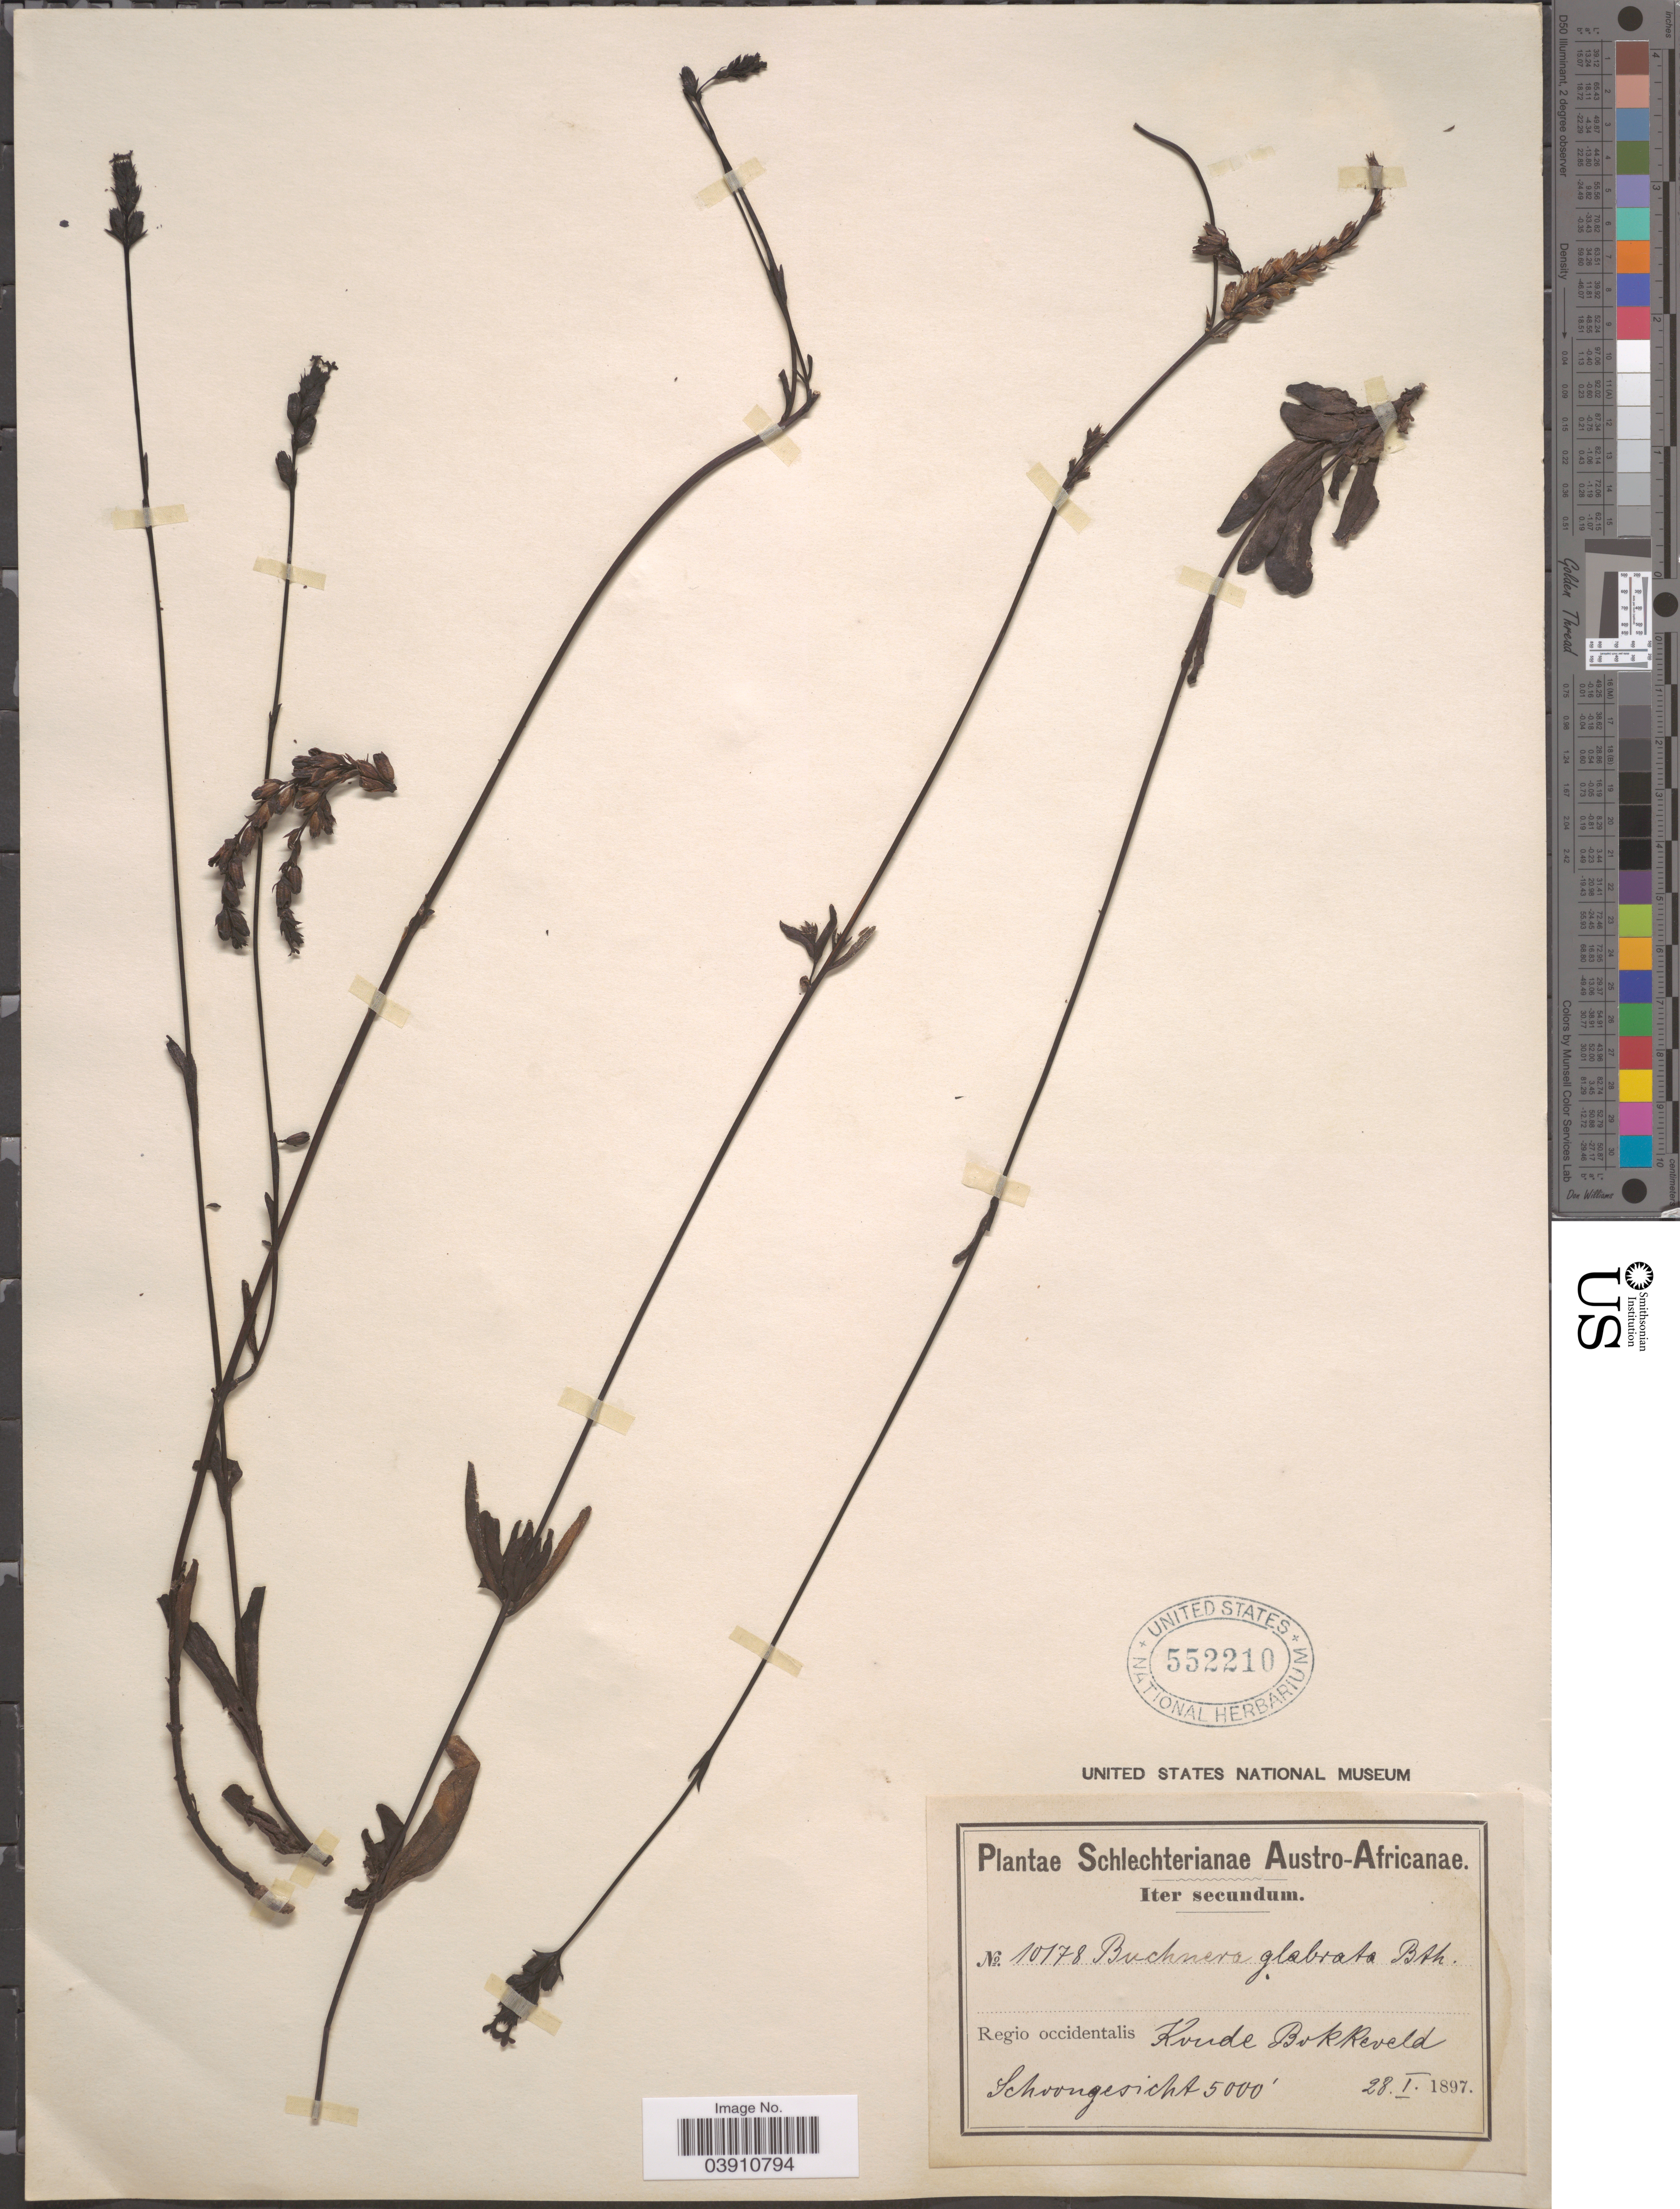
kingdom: Plantae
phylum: Tracheophyta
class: Magnoliopsida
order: Lamiales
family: Orobanchaceae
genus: Buchnera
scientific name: Buchnera glabrata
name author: Benth.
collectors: Schlechter, --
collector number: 10178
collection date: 1897-01-28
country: South Africa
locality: Austro-Africanae. Regio occidentalis: Koude Bokkeveld. Schoongesicht.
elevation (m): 1524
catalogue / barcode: US 552210